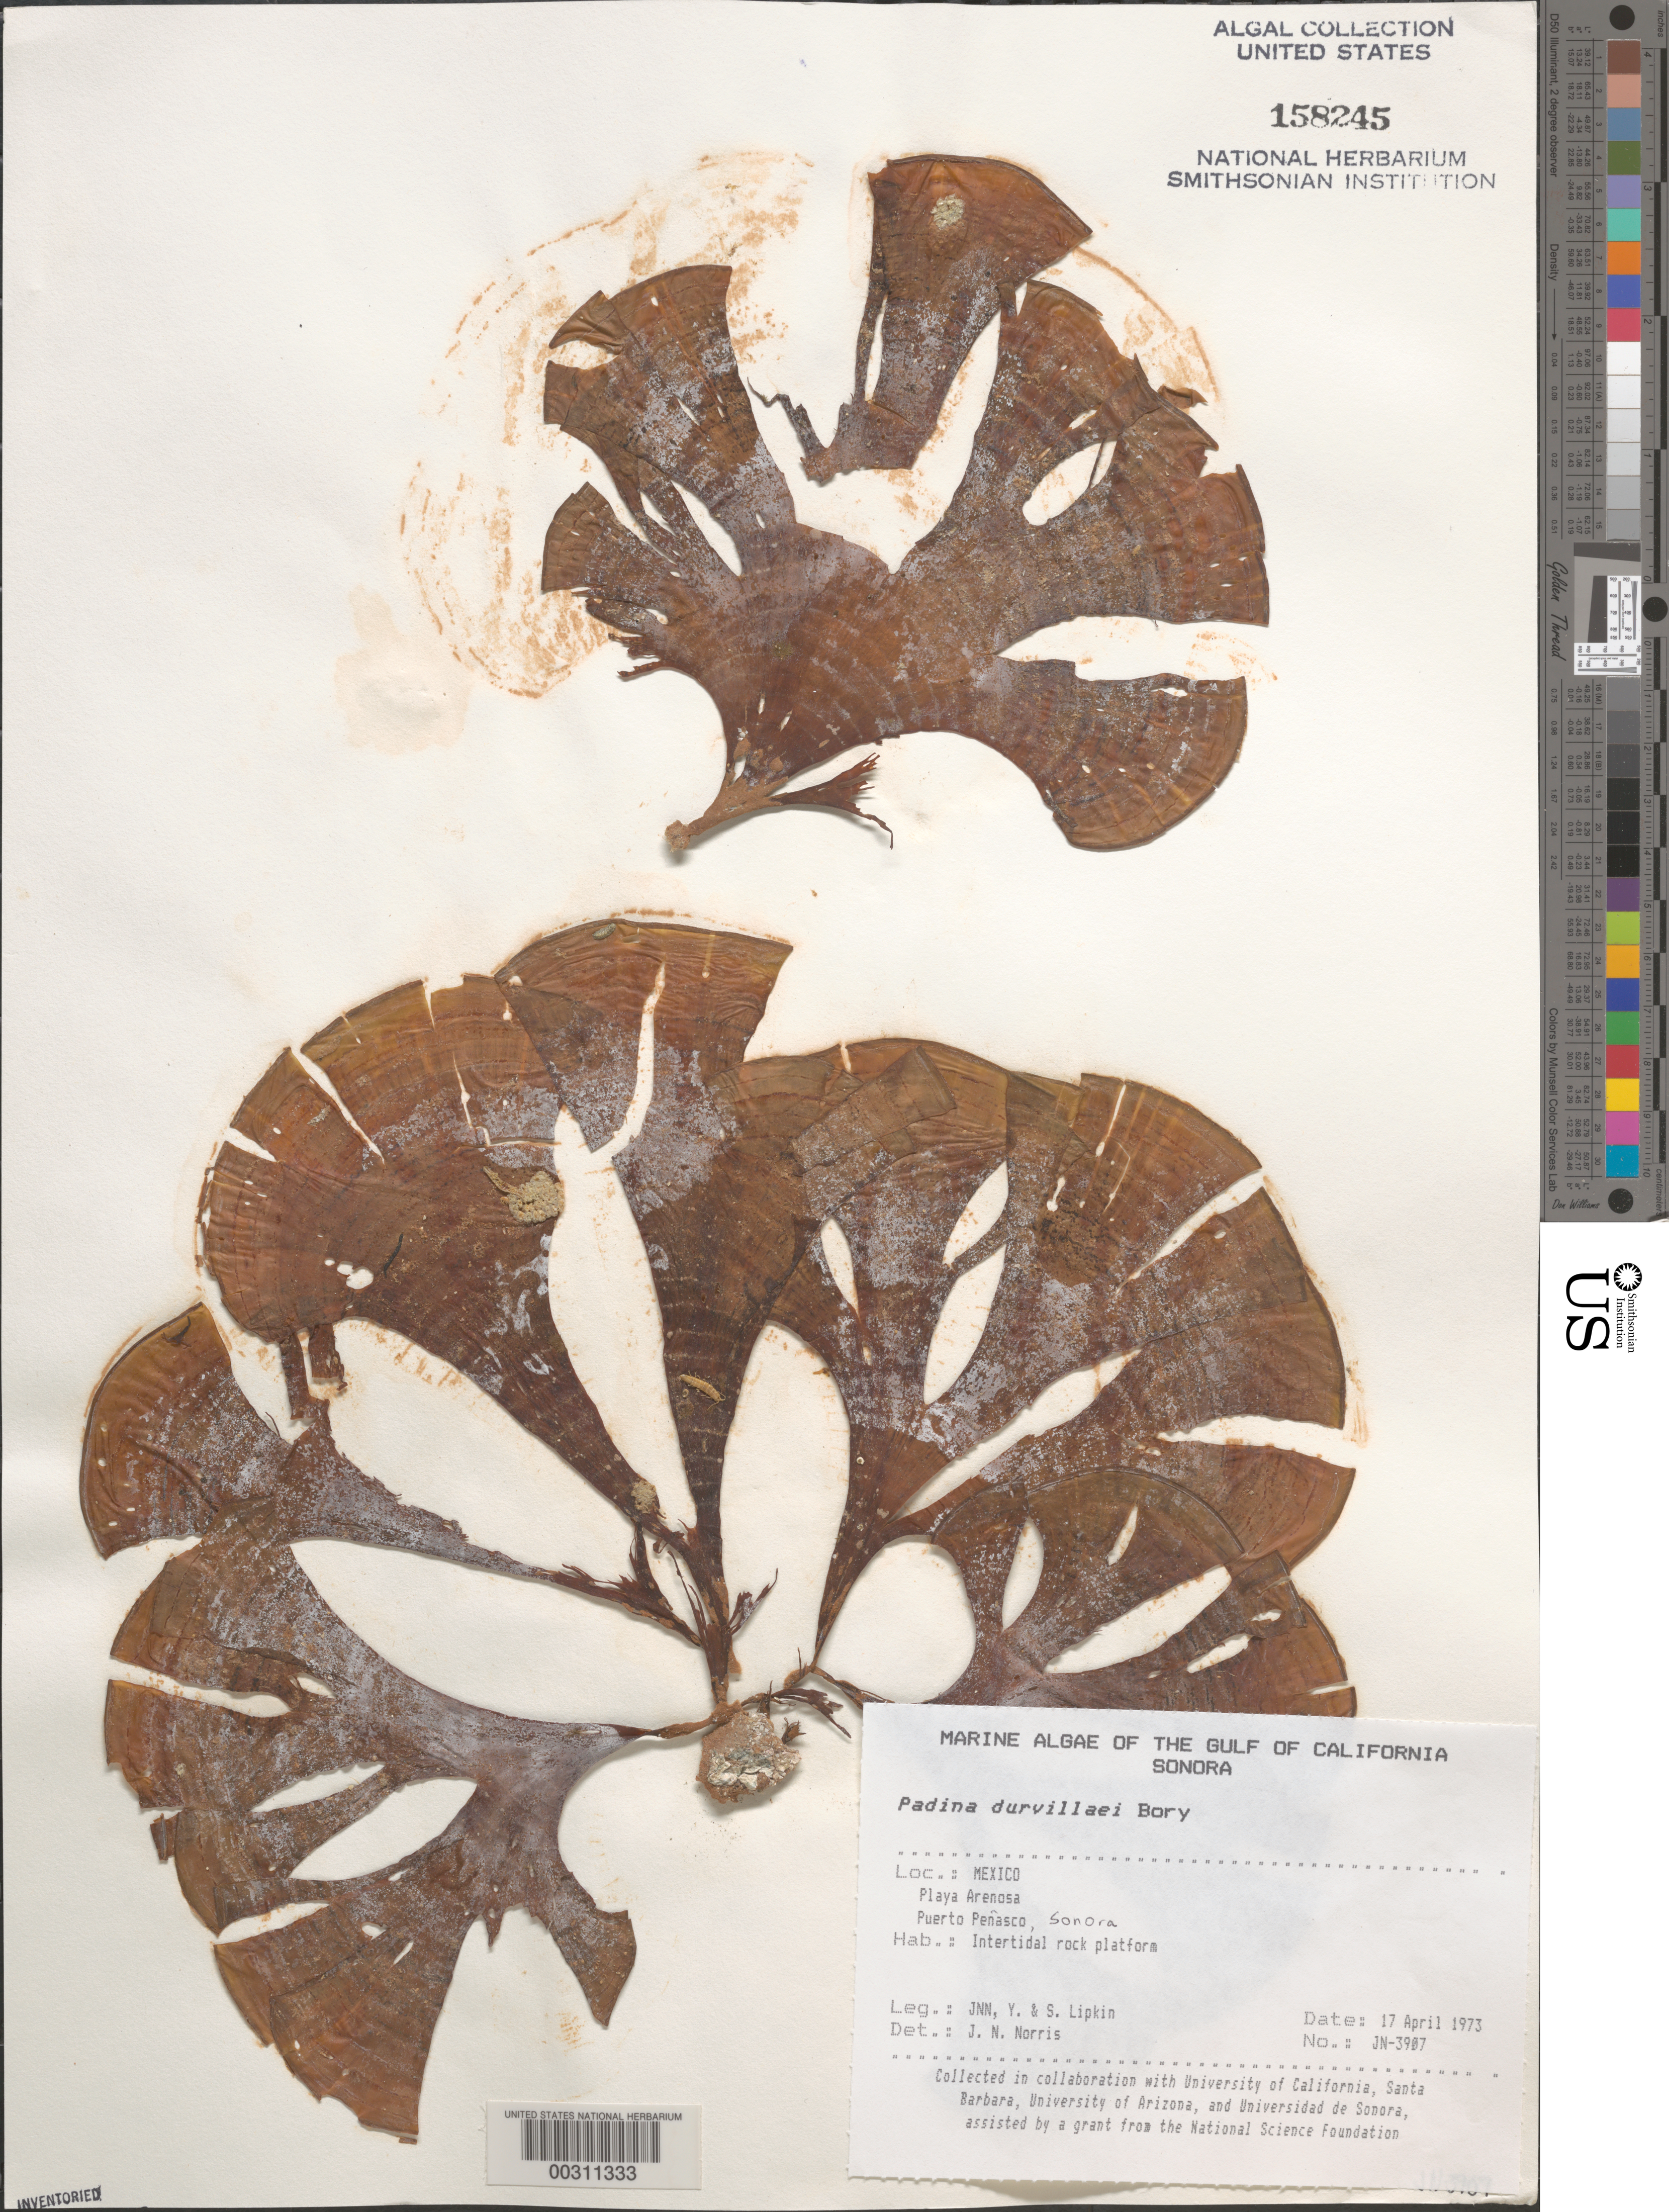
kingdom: Chromista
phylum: Ochrophyta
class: Phaeophyceae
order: Dictyotales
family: Dictyotaceae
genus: Padina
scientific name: Padina durvillaei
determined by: Norris, James N.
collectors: J. N. Norris, Y. Lipkin & S. Lipkin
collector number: JN-3907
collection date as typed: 17 Apr 1973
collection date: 1973-04-17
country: Mexico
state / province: Sonora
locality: Playa Arenosa, Puerto Penasco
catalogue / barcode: US 158245